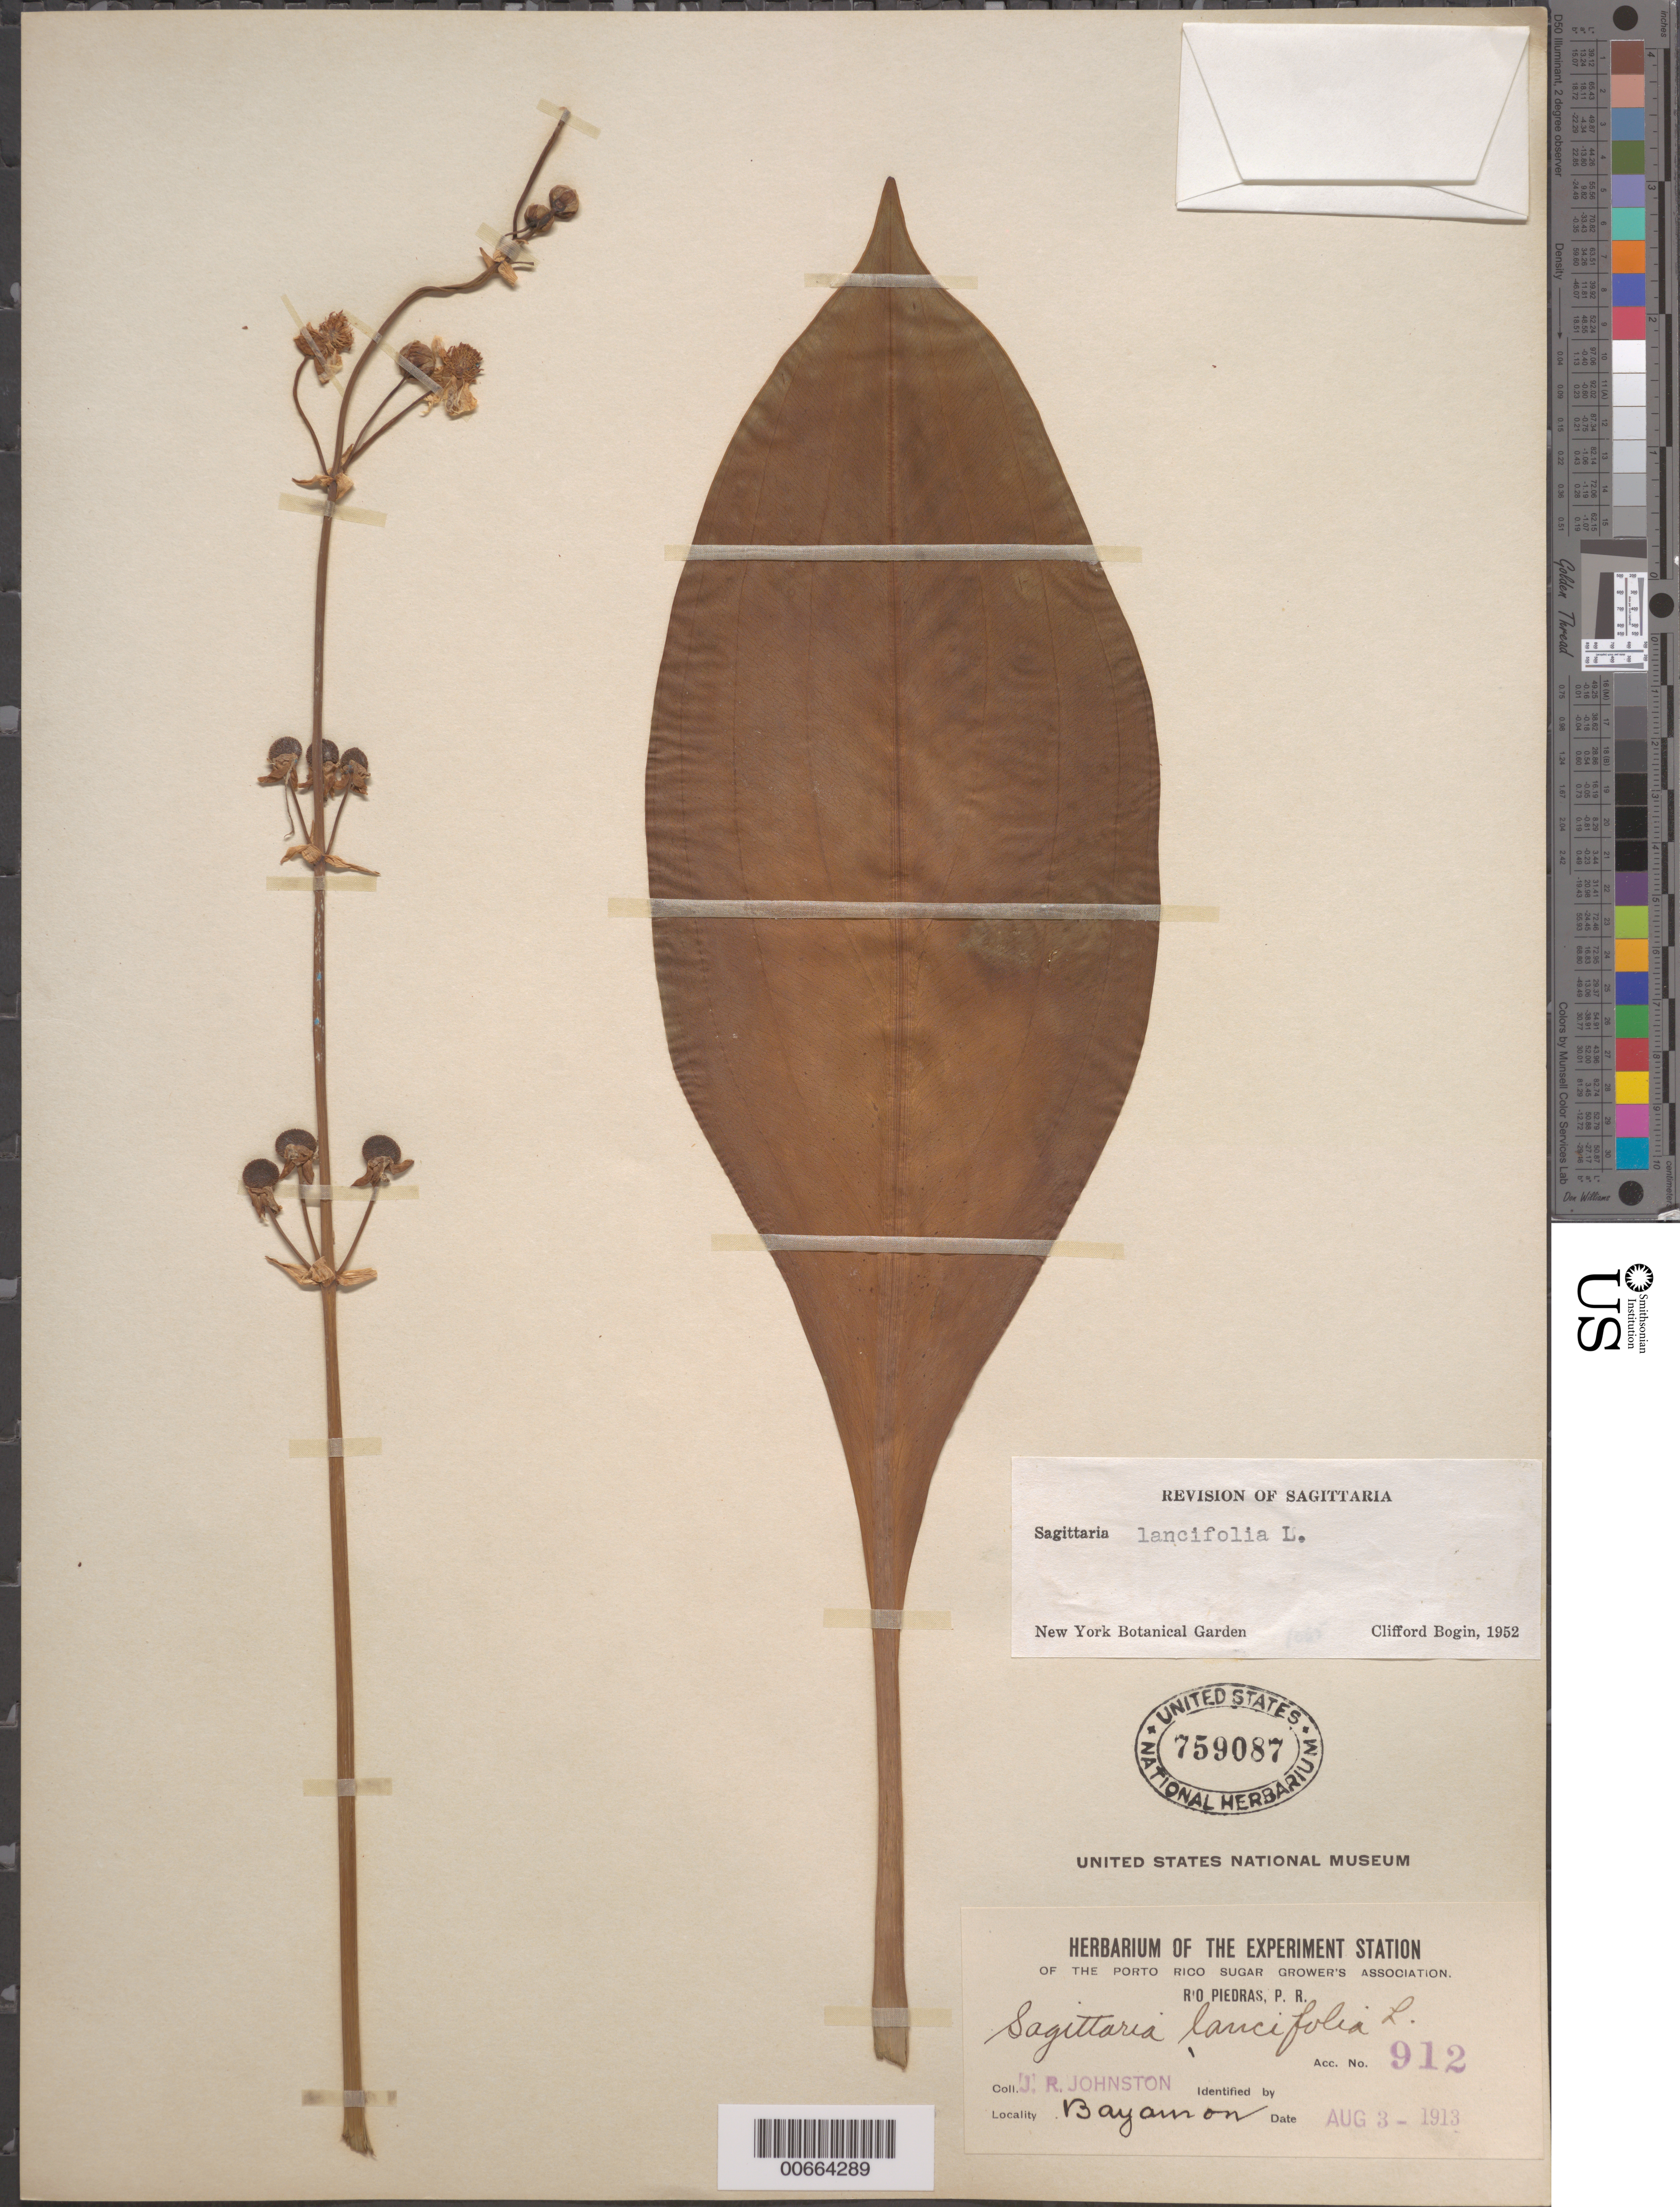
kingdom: Plantae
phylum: Tracheophyta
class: Liliopsida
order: Alismatales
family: Alismataceae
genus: Sagittaria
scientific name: Sagittaria lancifolia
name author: L.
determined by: Bogin, C.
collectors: J. Johnston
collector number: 912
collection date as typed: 03 Aug 1913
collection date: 1913-08-03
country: Puerto Rico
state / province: Bayamón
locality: Bayamon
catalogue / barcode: US 759087